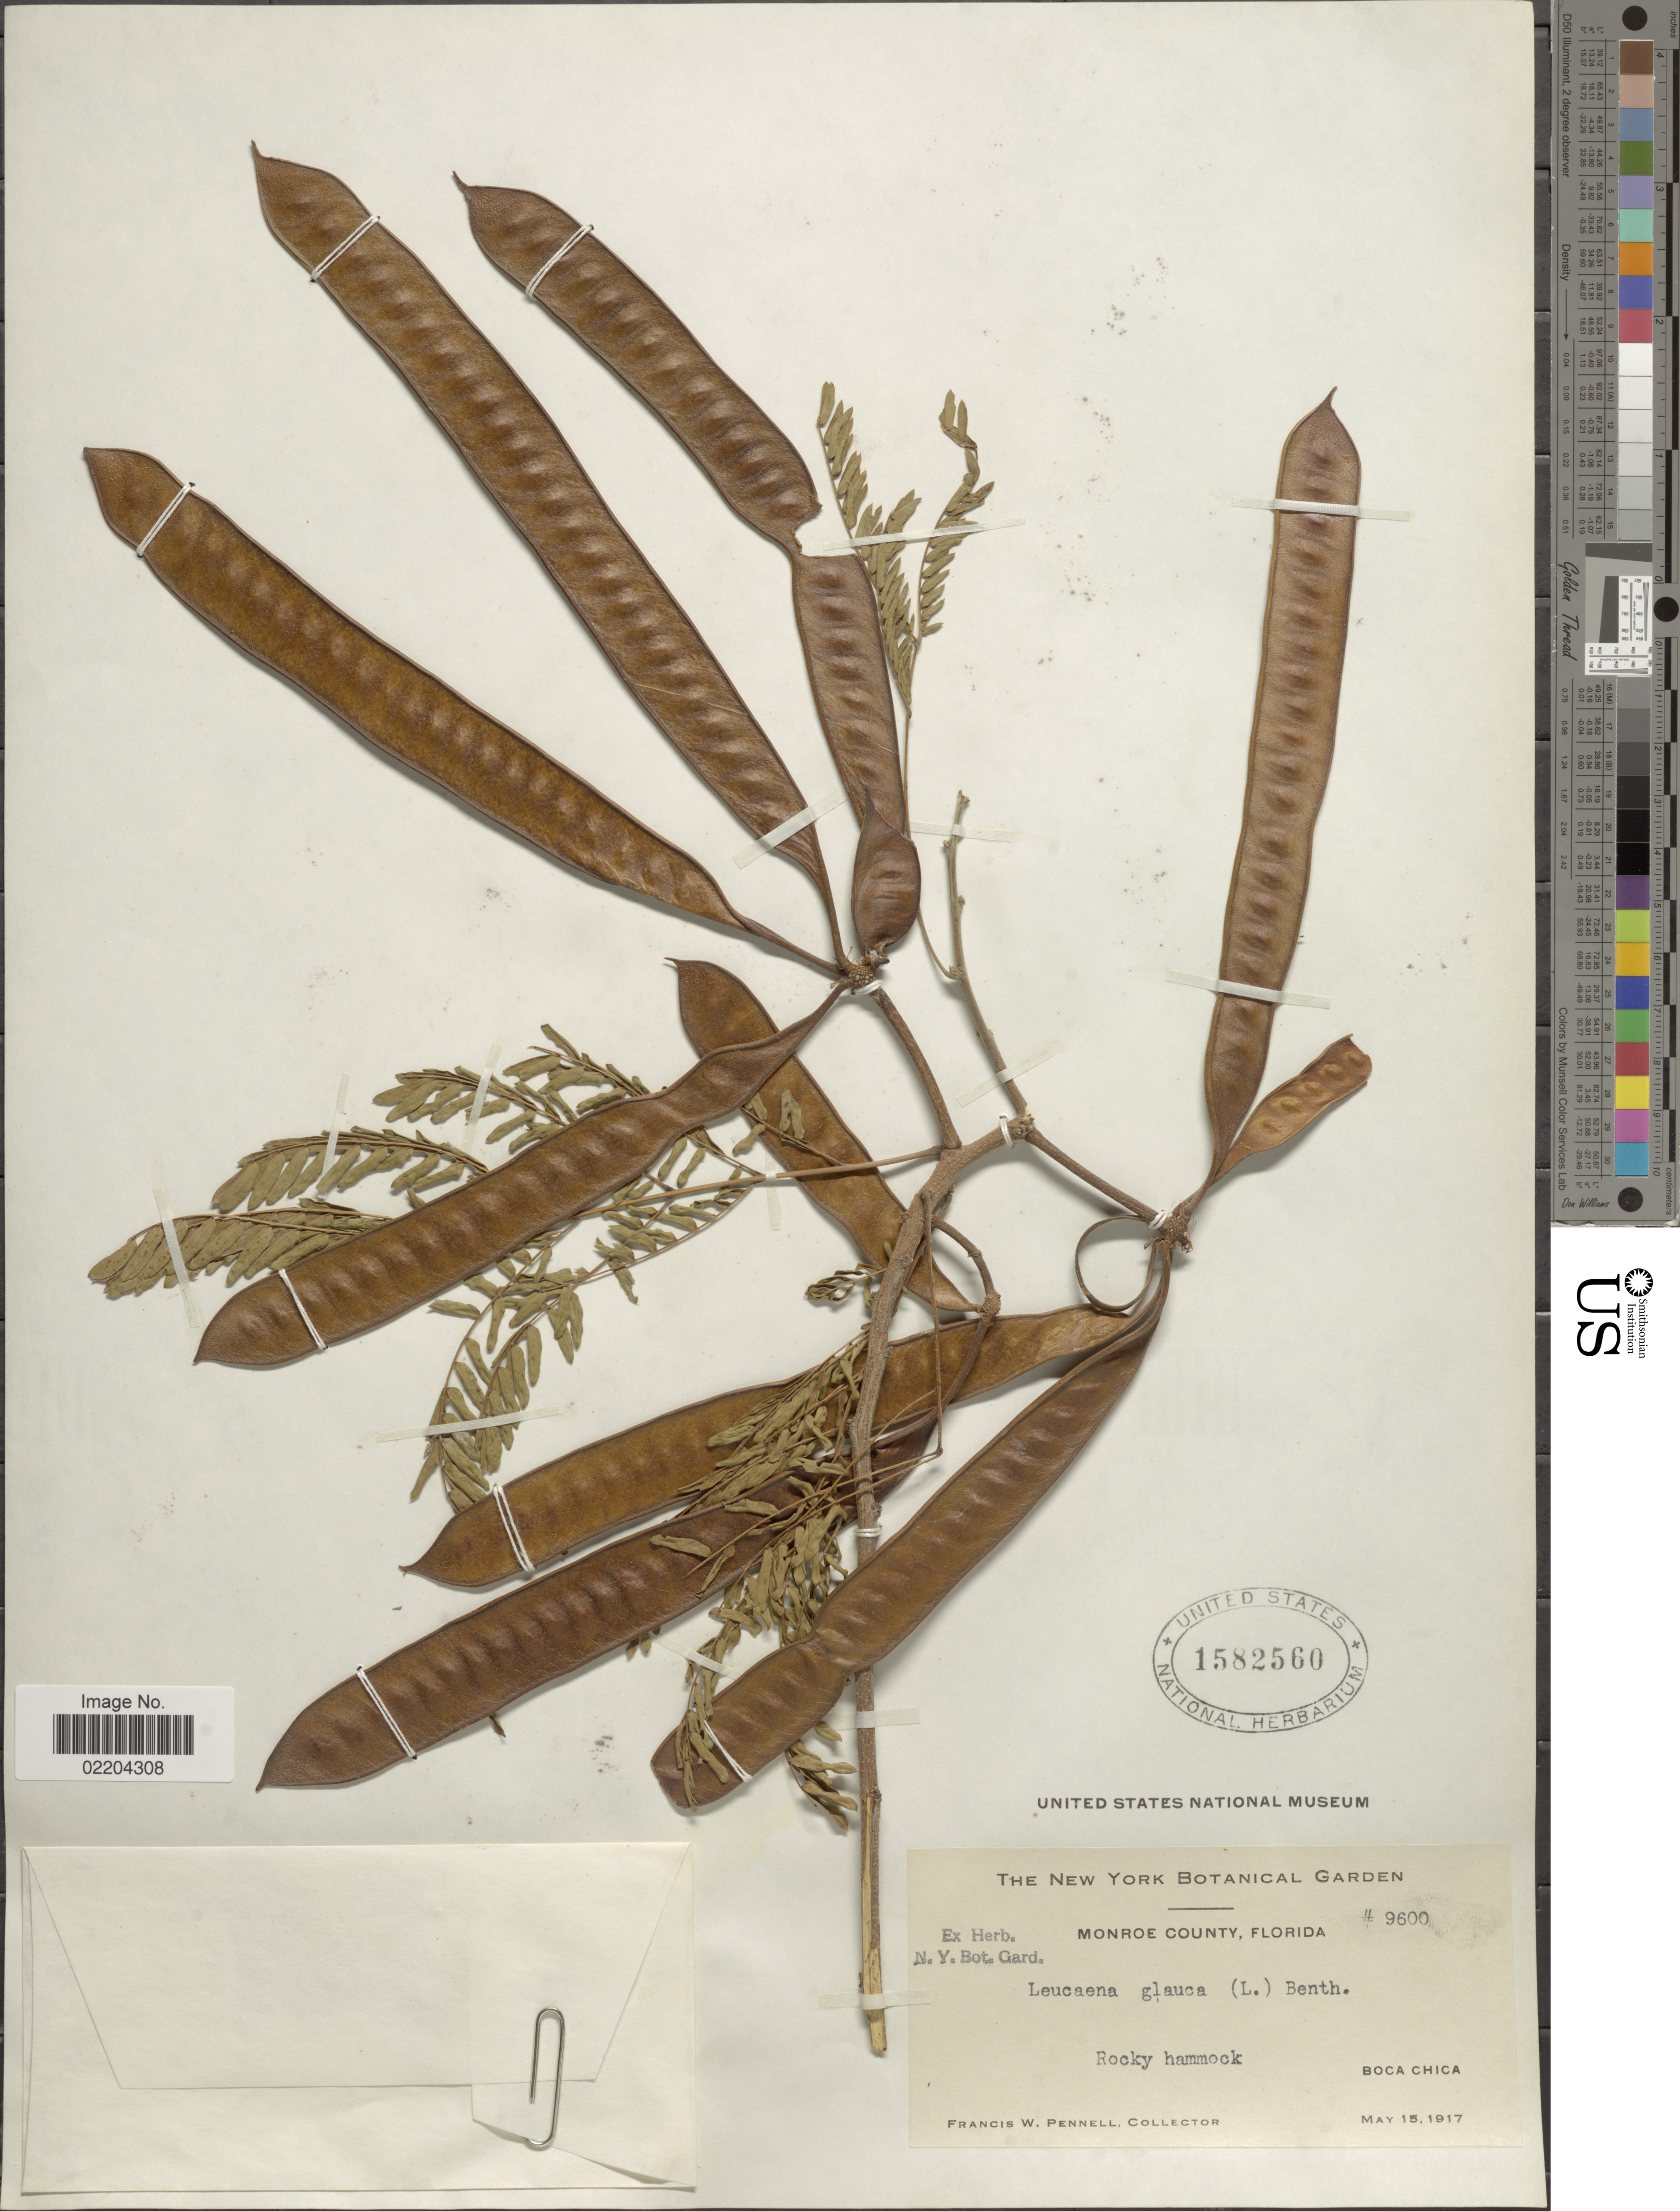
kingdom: Plantae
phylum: Tracheophyta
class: Magnoliopsida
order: Fabales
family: Fabaceae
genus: Leucaena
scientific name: Leucaena glauca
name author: (L.) Benth.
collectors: F. W. Pennell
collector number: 9600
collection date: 1917-05-15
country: United States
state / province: Florida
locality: Monroe County, Florida. Rocky hammock. Boca Chica.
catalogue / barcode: US 1582560